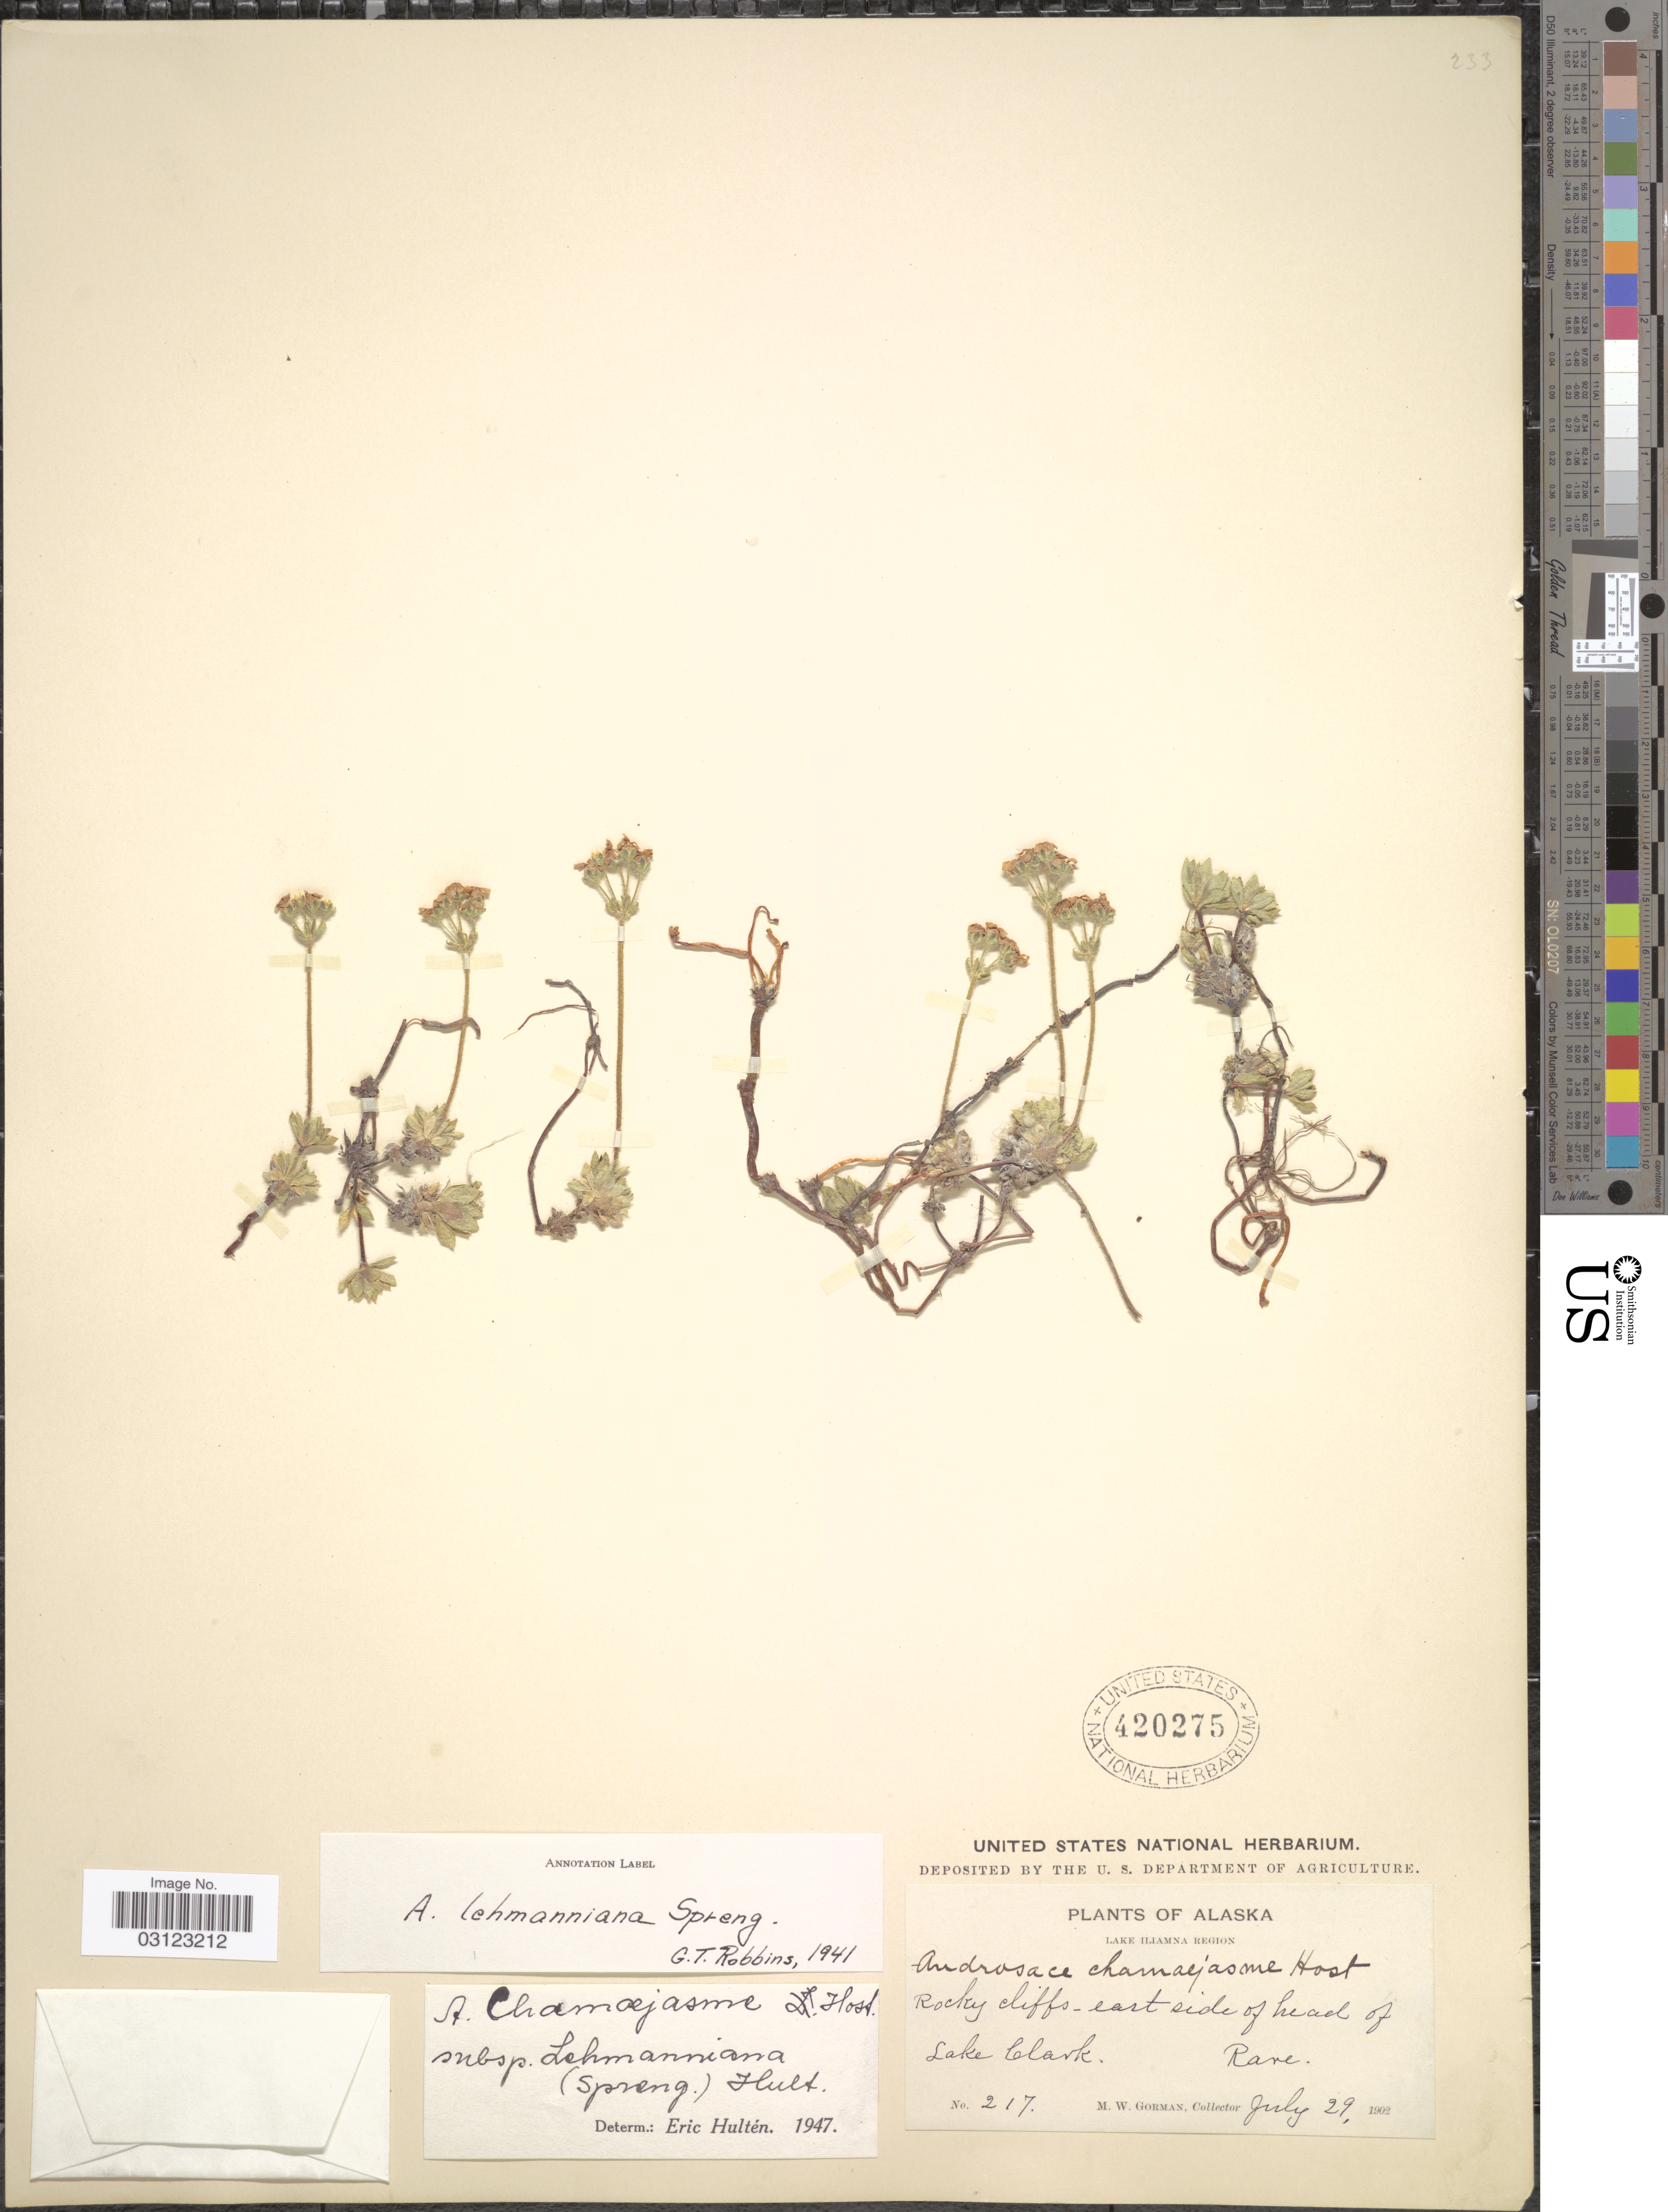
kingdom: Plantae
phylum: Tracheophyta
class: Magnoliopsida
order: Ericales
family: Primulaceae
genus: Androsace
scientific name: Androsace chamaejasme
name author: Wulfen ex Host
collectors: M. W. Gorman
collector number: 217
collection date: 1902-07-29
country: United States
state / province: Alaska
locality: Lake Iliamna Region. Rocky cliffs-east side of head of Lake Clark.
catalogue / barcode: US 420275